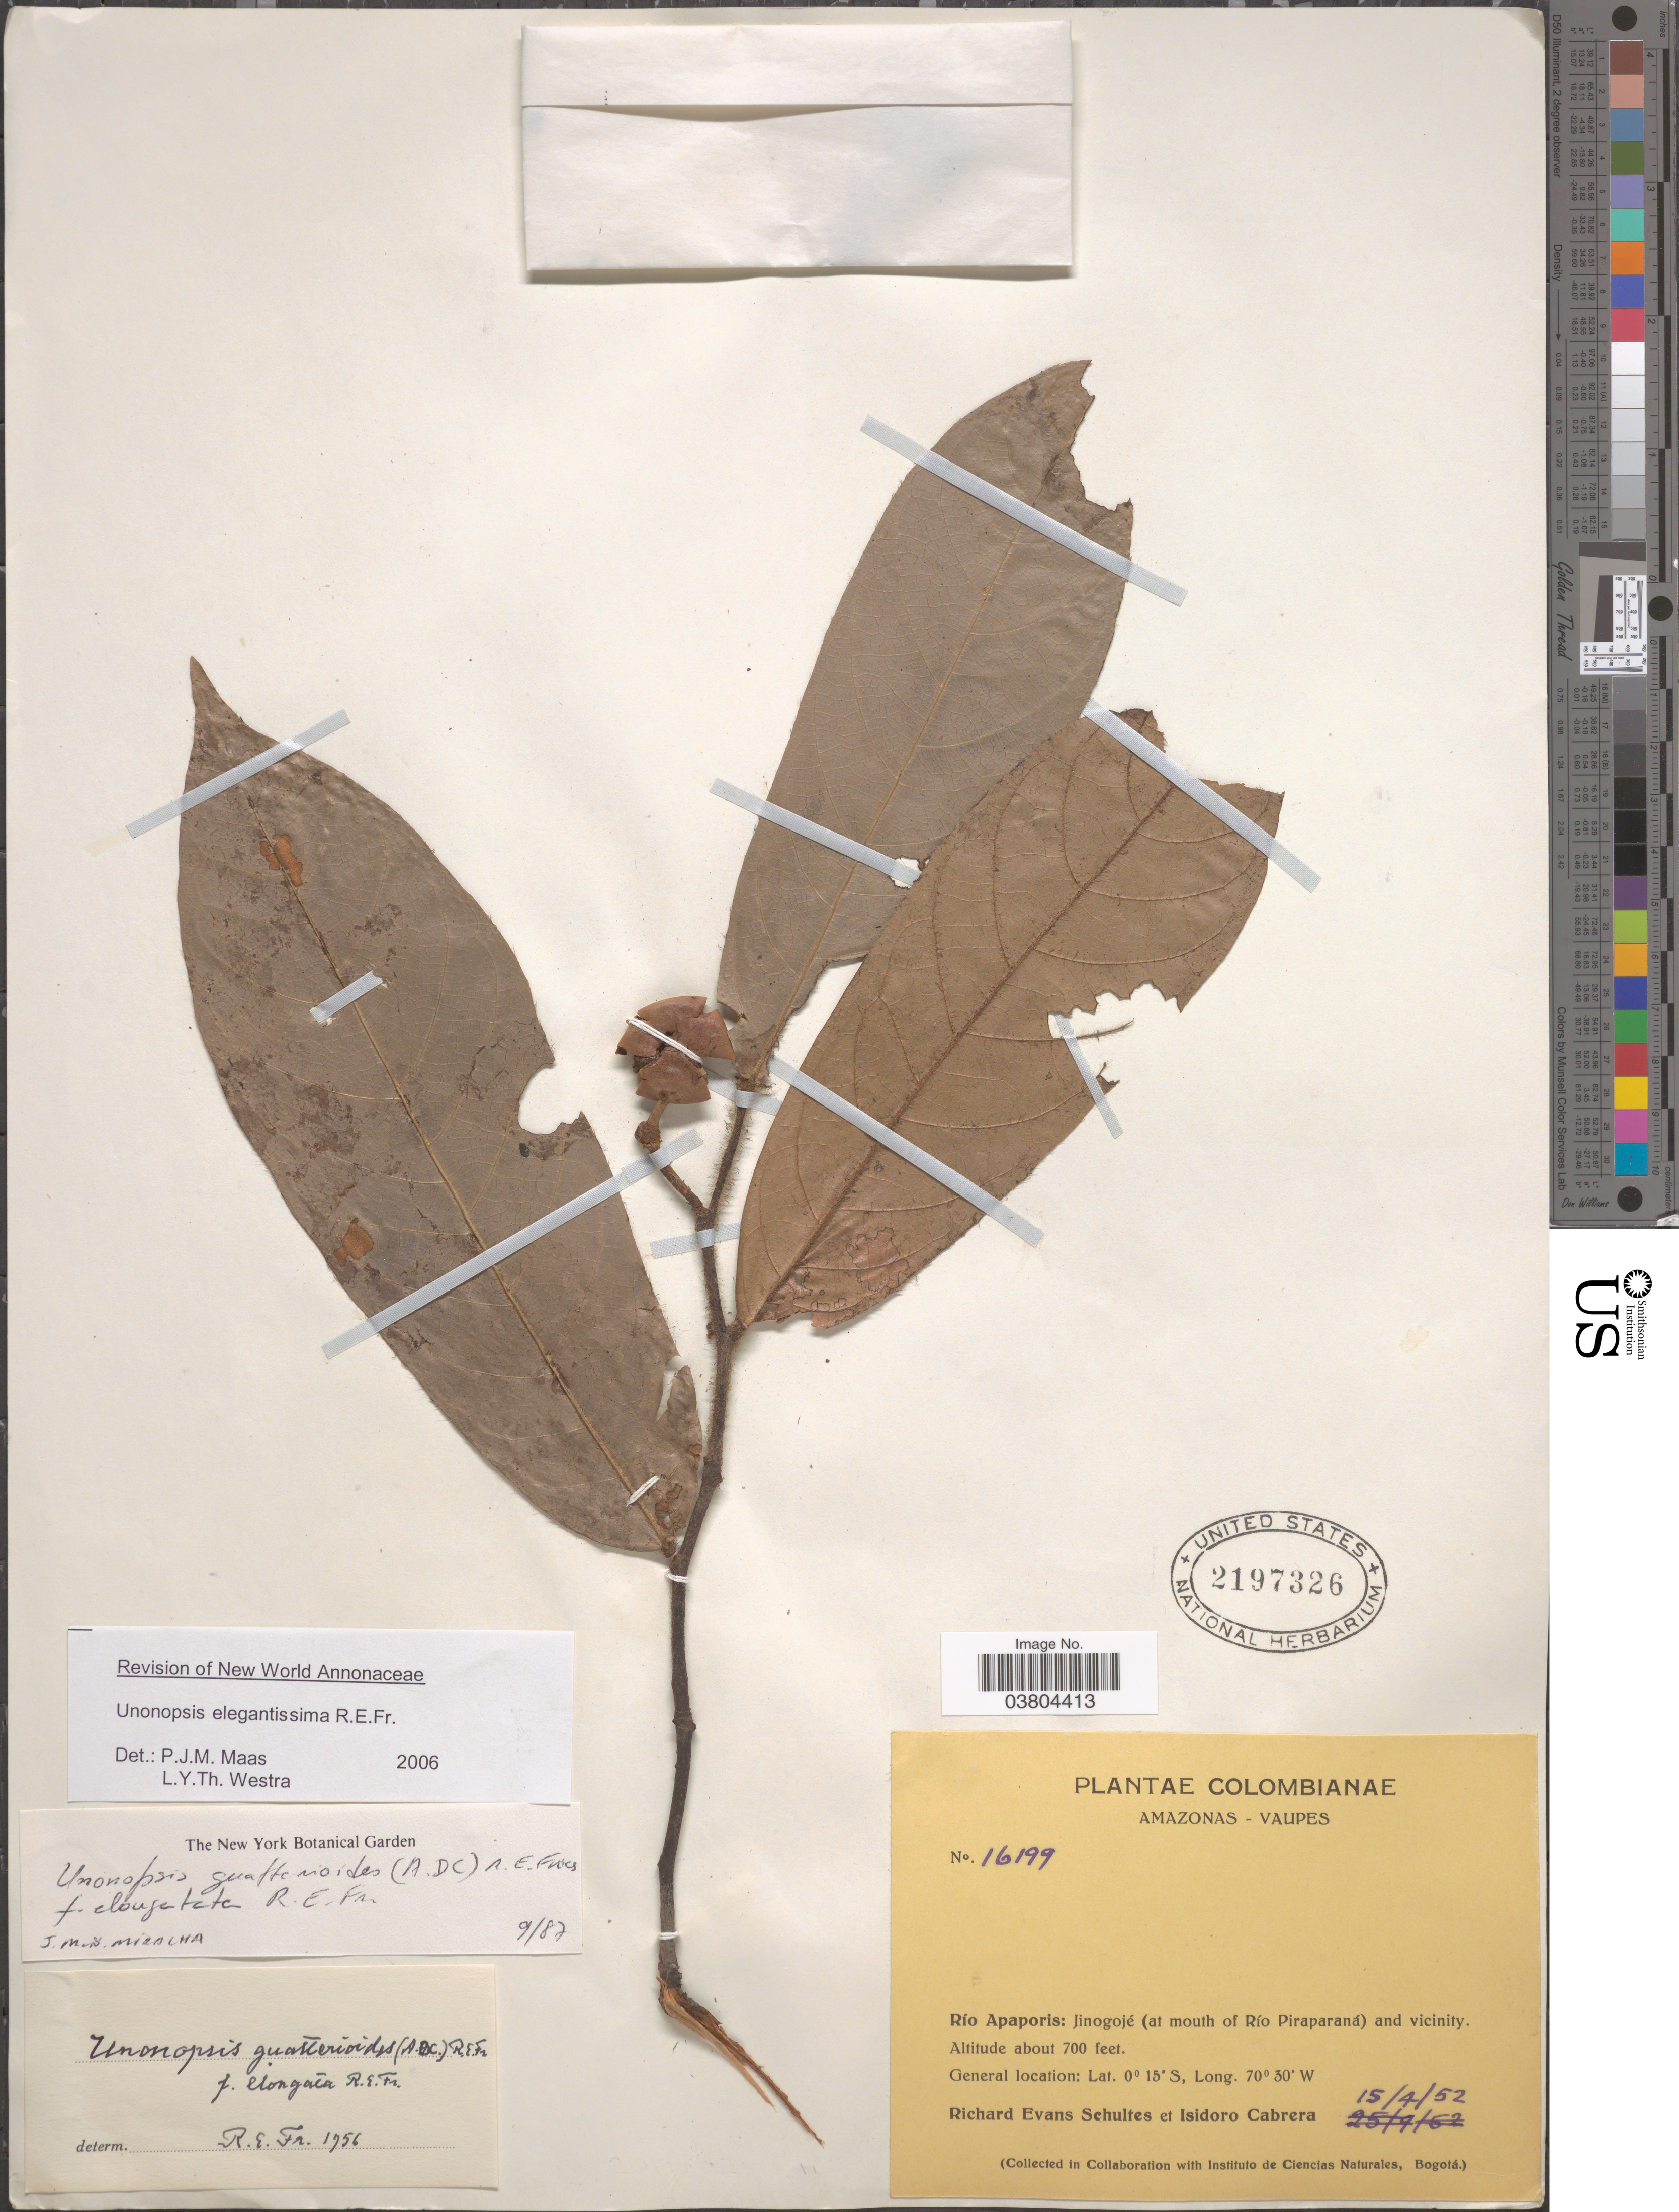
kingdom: Plantae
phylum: Tracheophyta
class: Magnoliopsida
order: Magnoliales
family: Annonaceae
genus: Unonopsis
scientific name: Unonopsis elegantissima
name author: R.E. Fr.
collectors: R. E. Schultes & I. Cabrera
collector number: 16199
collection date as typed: Transcribed d/m/y: 15/4/52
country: Colombia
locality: Amazonas-Vaupés. Río Apaporis: Jinogojé (at mouth of Río Piraparaná) and vicinity.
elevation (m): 213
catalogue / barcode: US 2197326